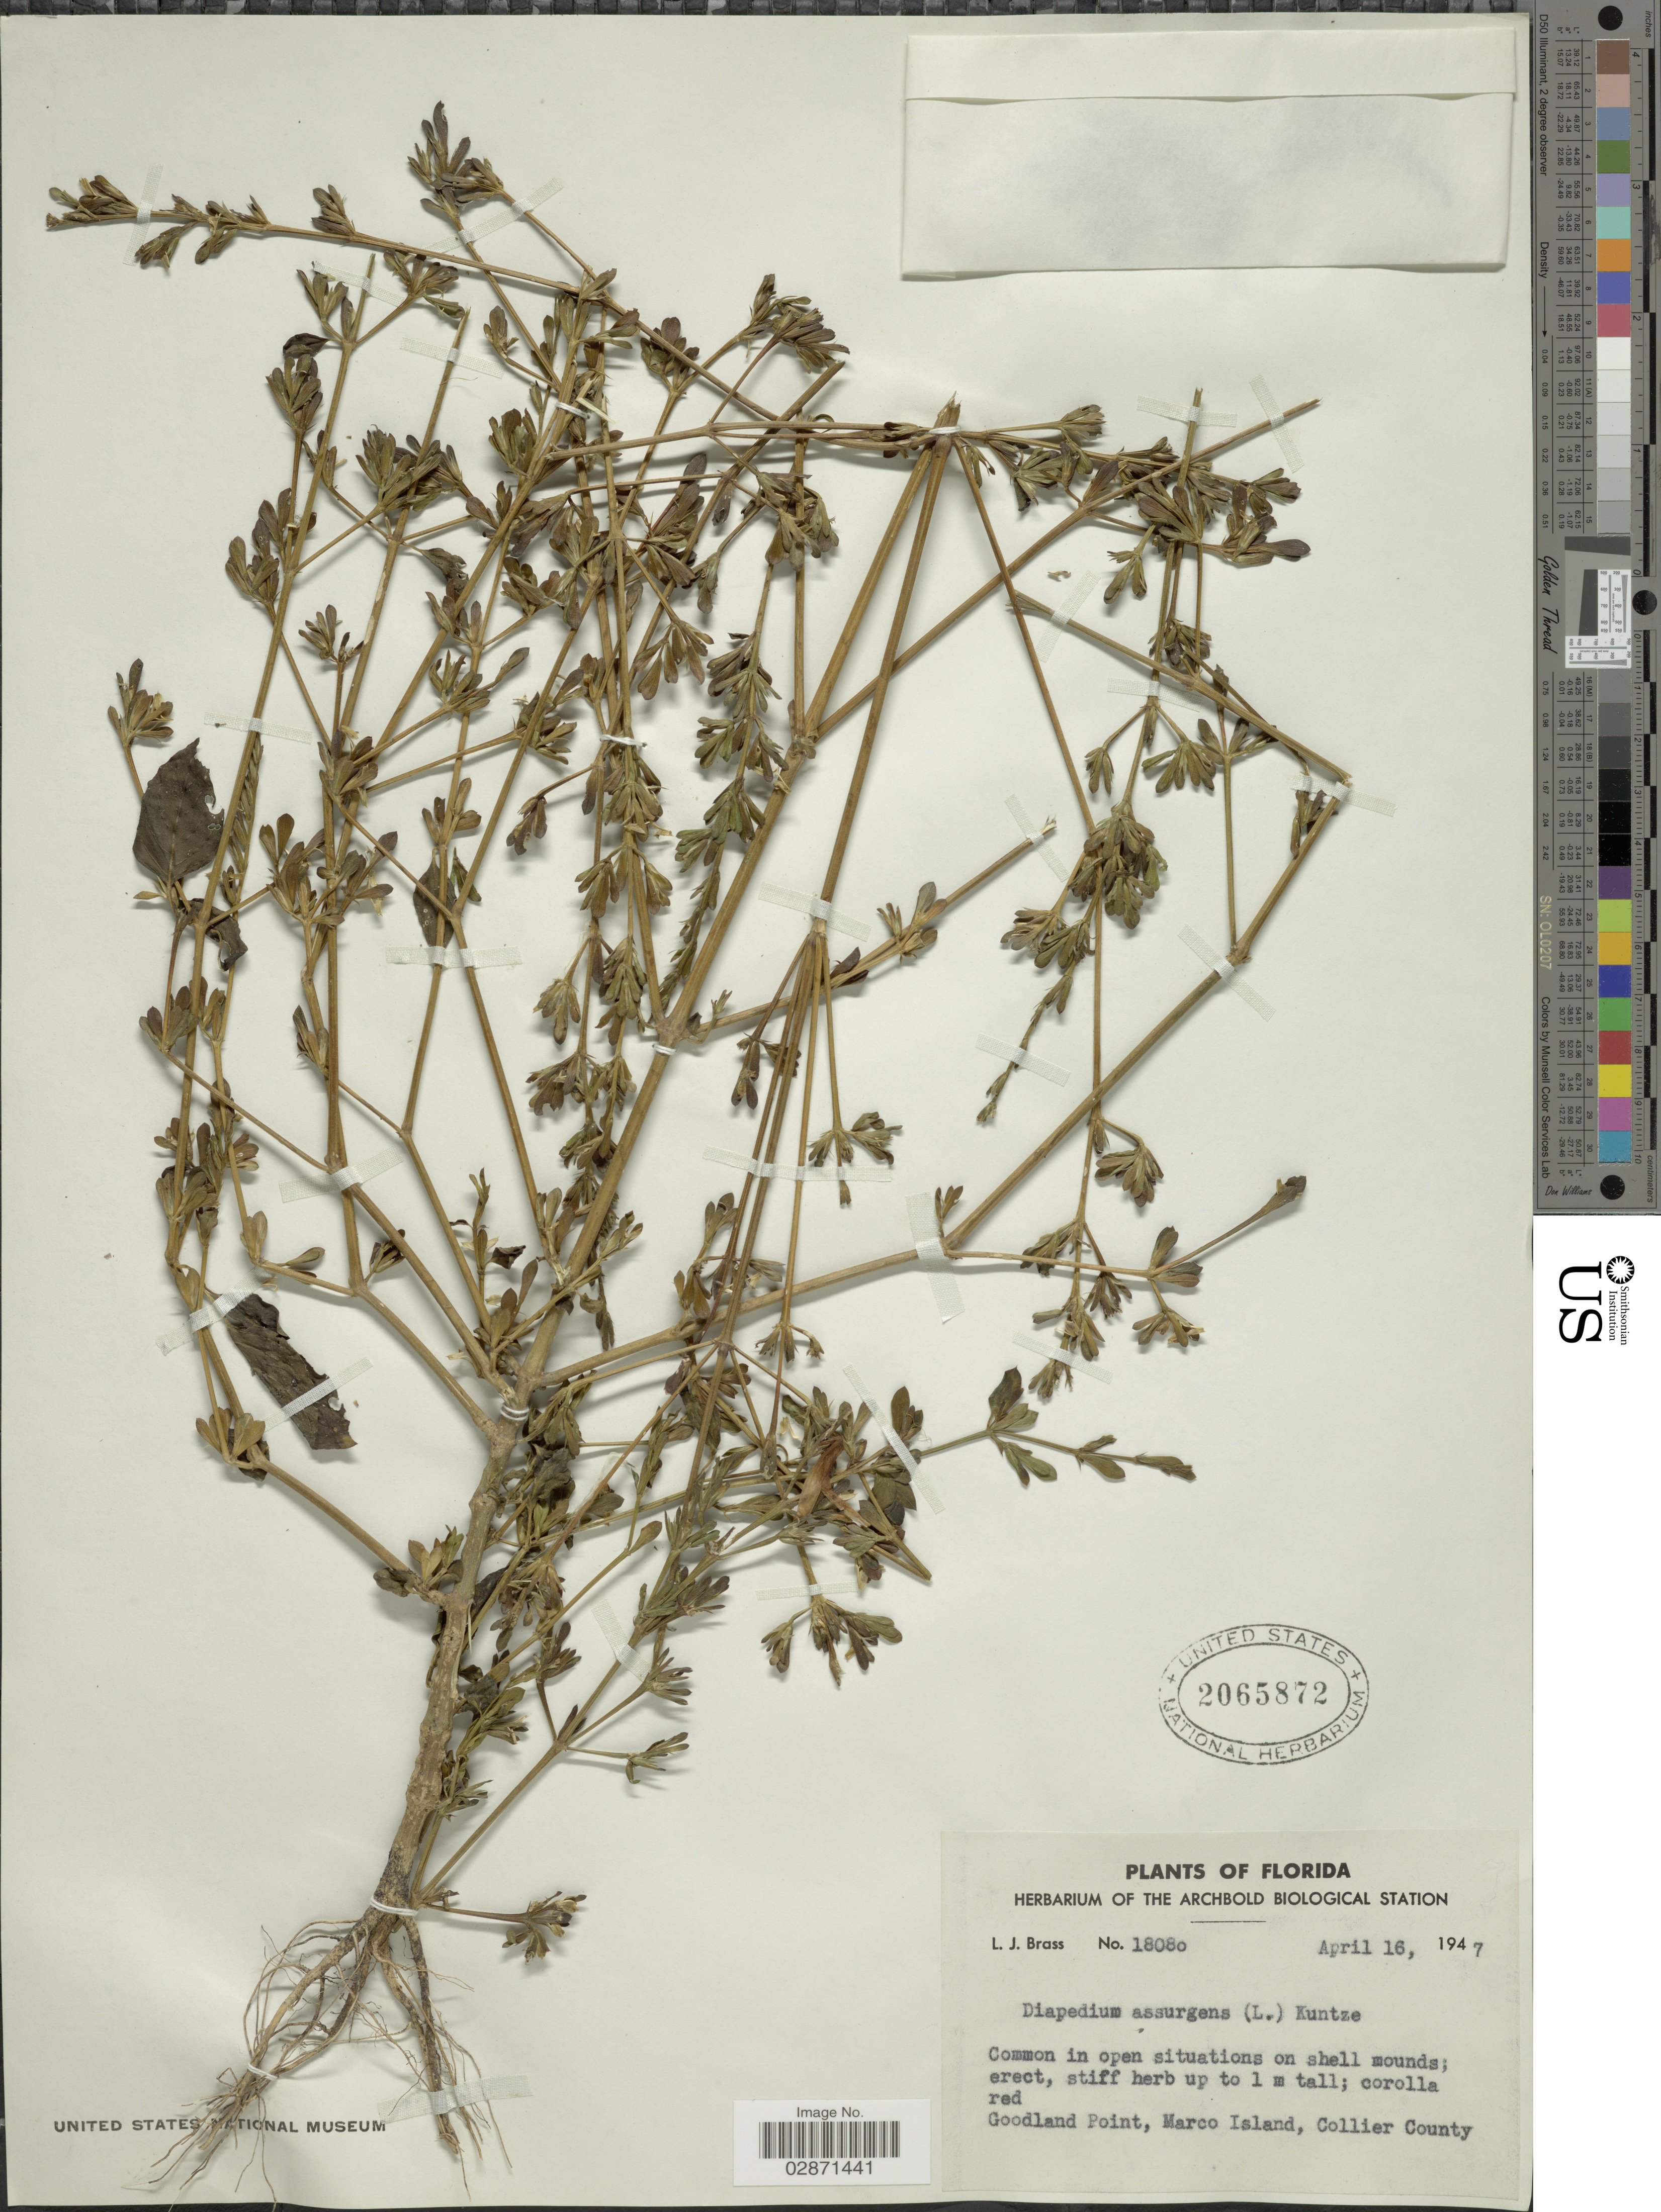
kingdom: Plantae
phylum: Tracheophyta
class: Magnoliopsida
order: Lamiales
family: Acanthaceae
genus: Dicliptera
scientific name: Dicliptera sexangularis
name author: (L.) Juss.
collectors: L. J. Brass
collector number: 18080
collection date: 1947-04-16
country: United States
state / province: Florida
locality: Goodland Point, Marco Island, Collier County.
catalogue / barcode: US 2065872